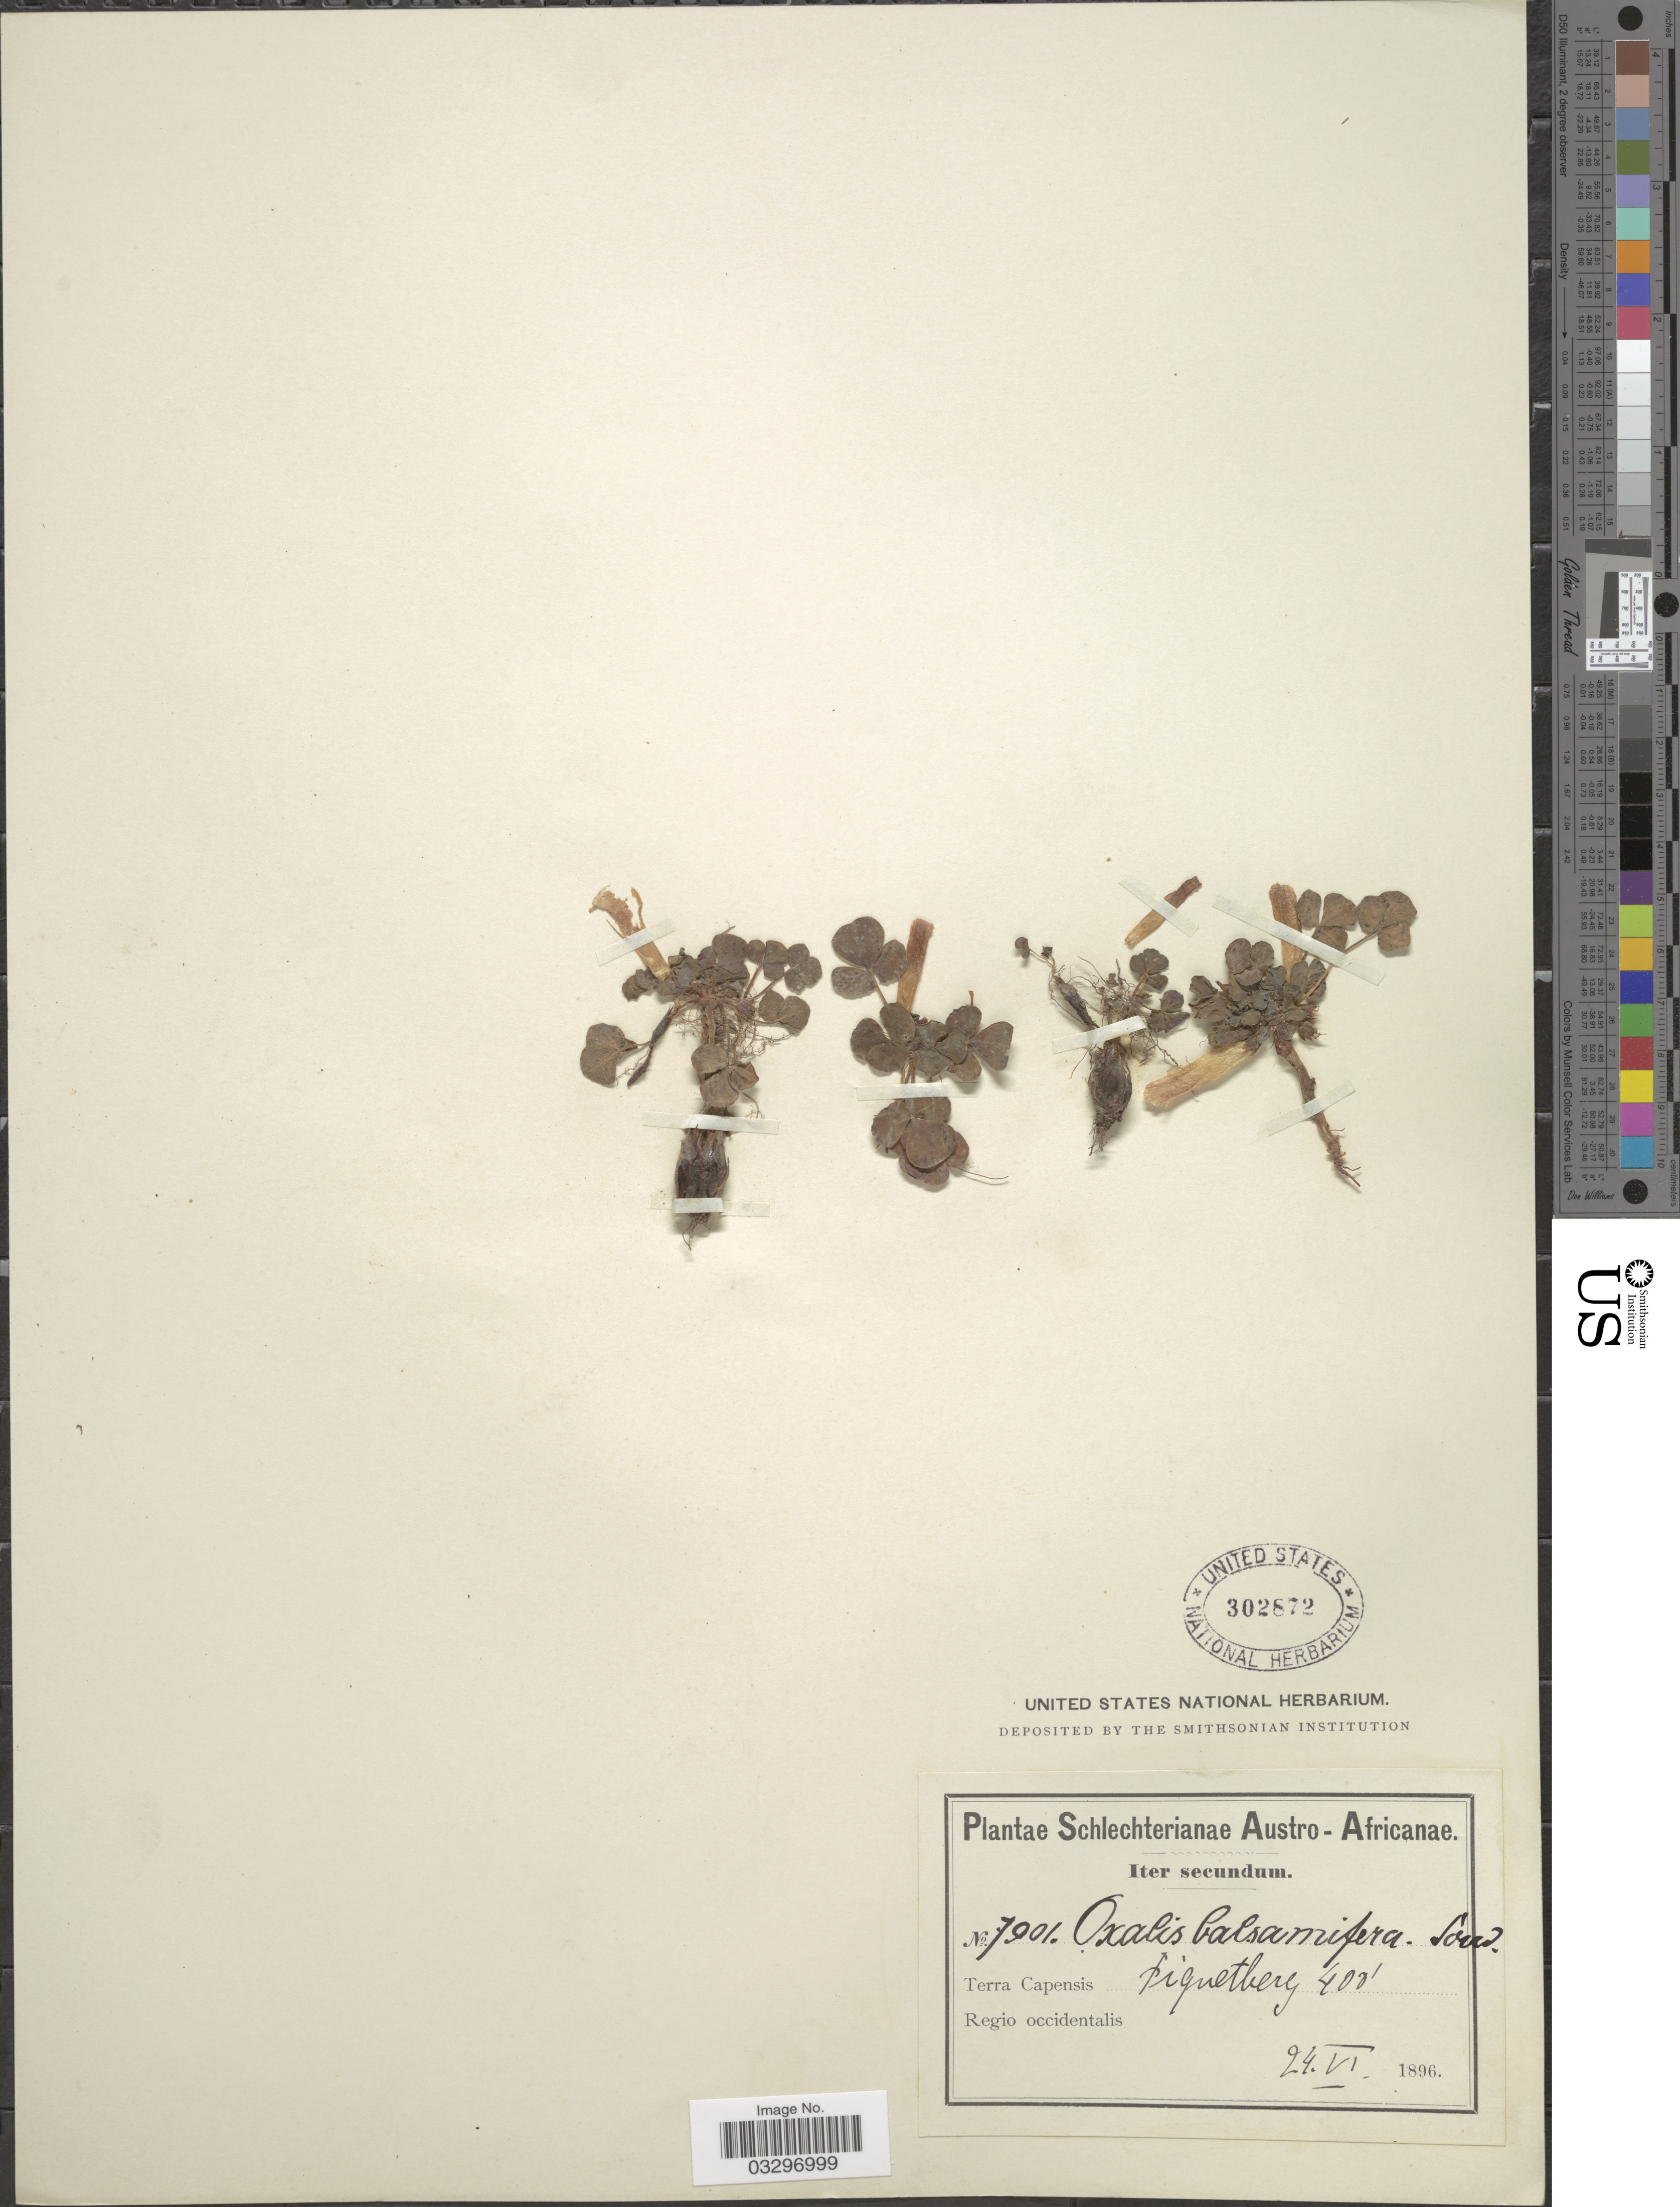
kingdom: Plantae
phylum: Tracheophyta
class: Magnoliopsida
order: Oxalidales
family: Oxalidaceae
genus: Oxalis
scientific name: Oxalis balsamifera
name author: E. Mey. ex Sond.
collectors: Schlechter, --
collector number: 7901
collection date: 1896-06-24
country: South Africa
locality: Austro-Africanae, Terra Capensis, Piquetberg, Regio occidentalis.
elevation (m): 122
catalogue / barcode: US 302872